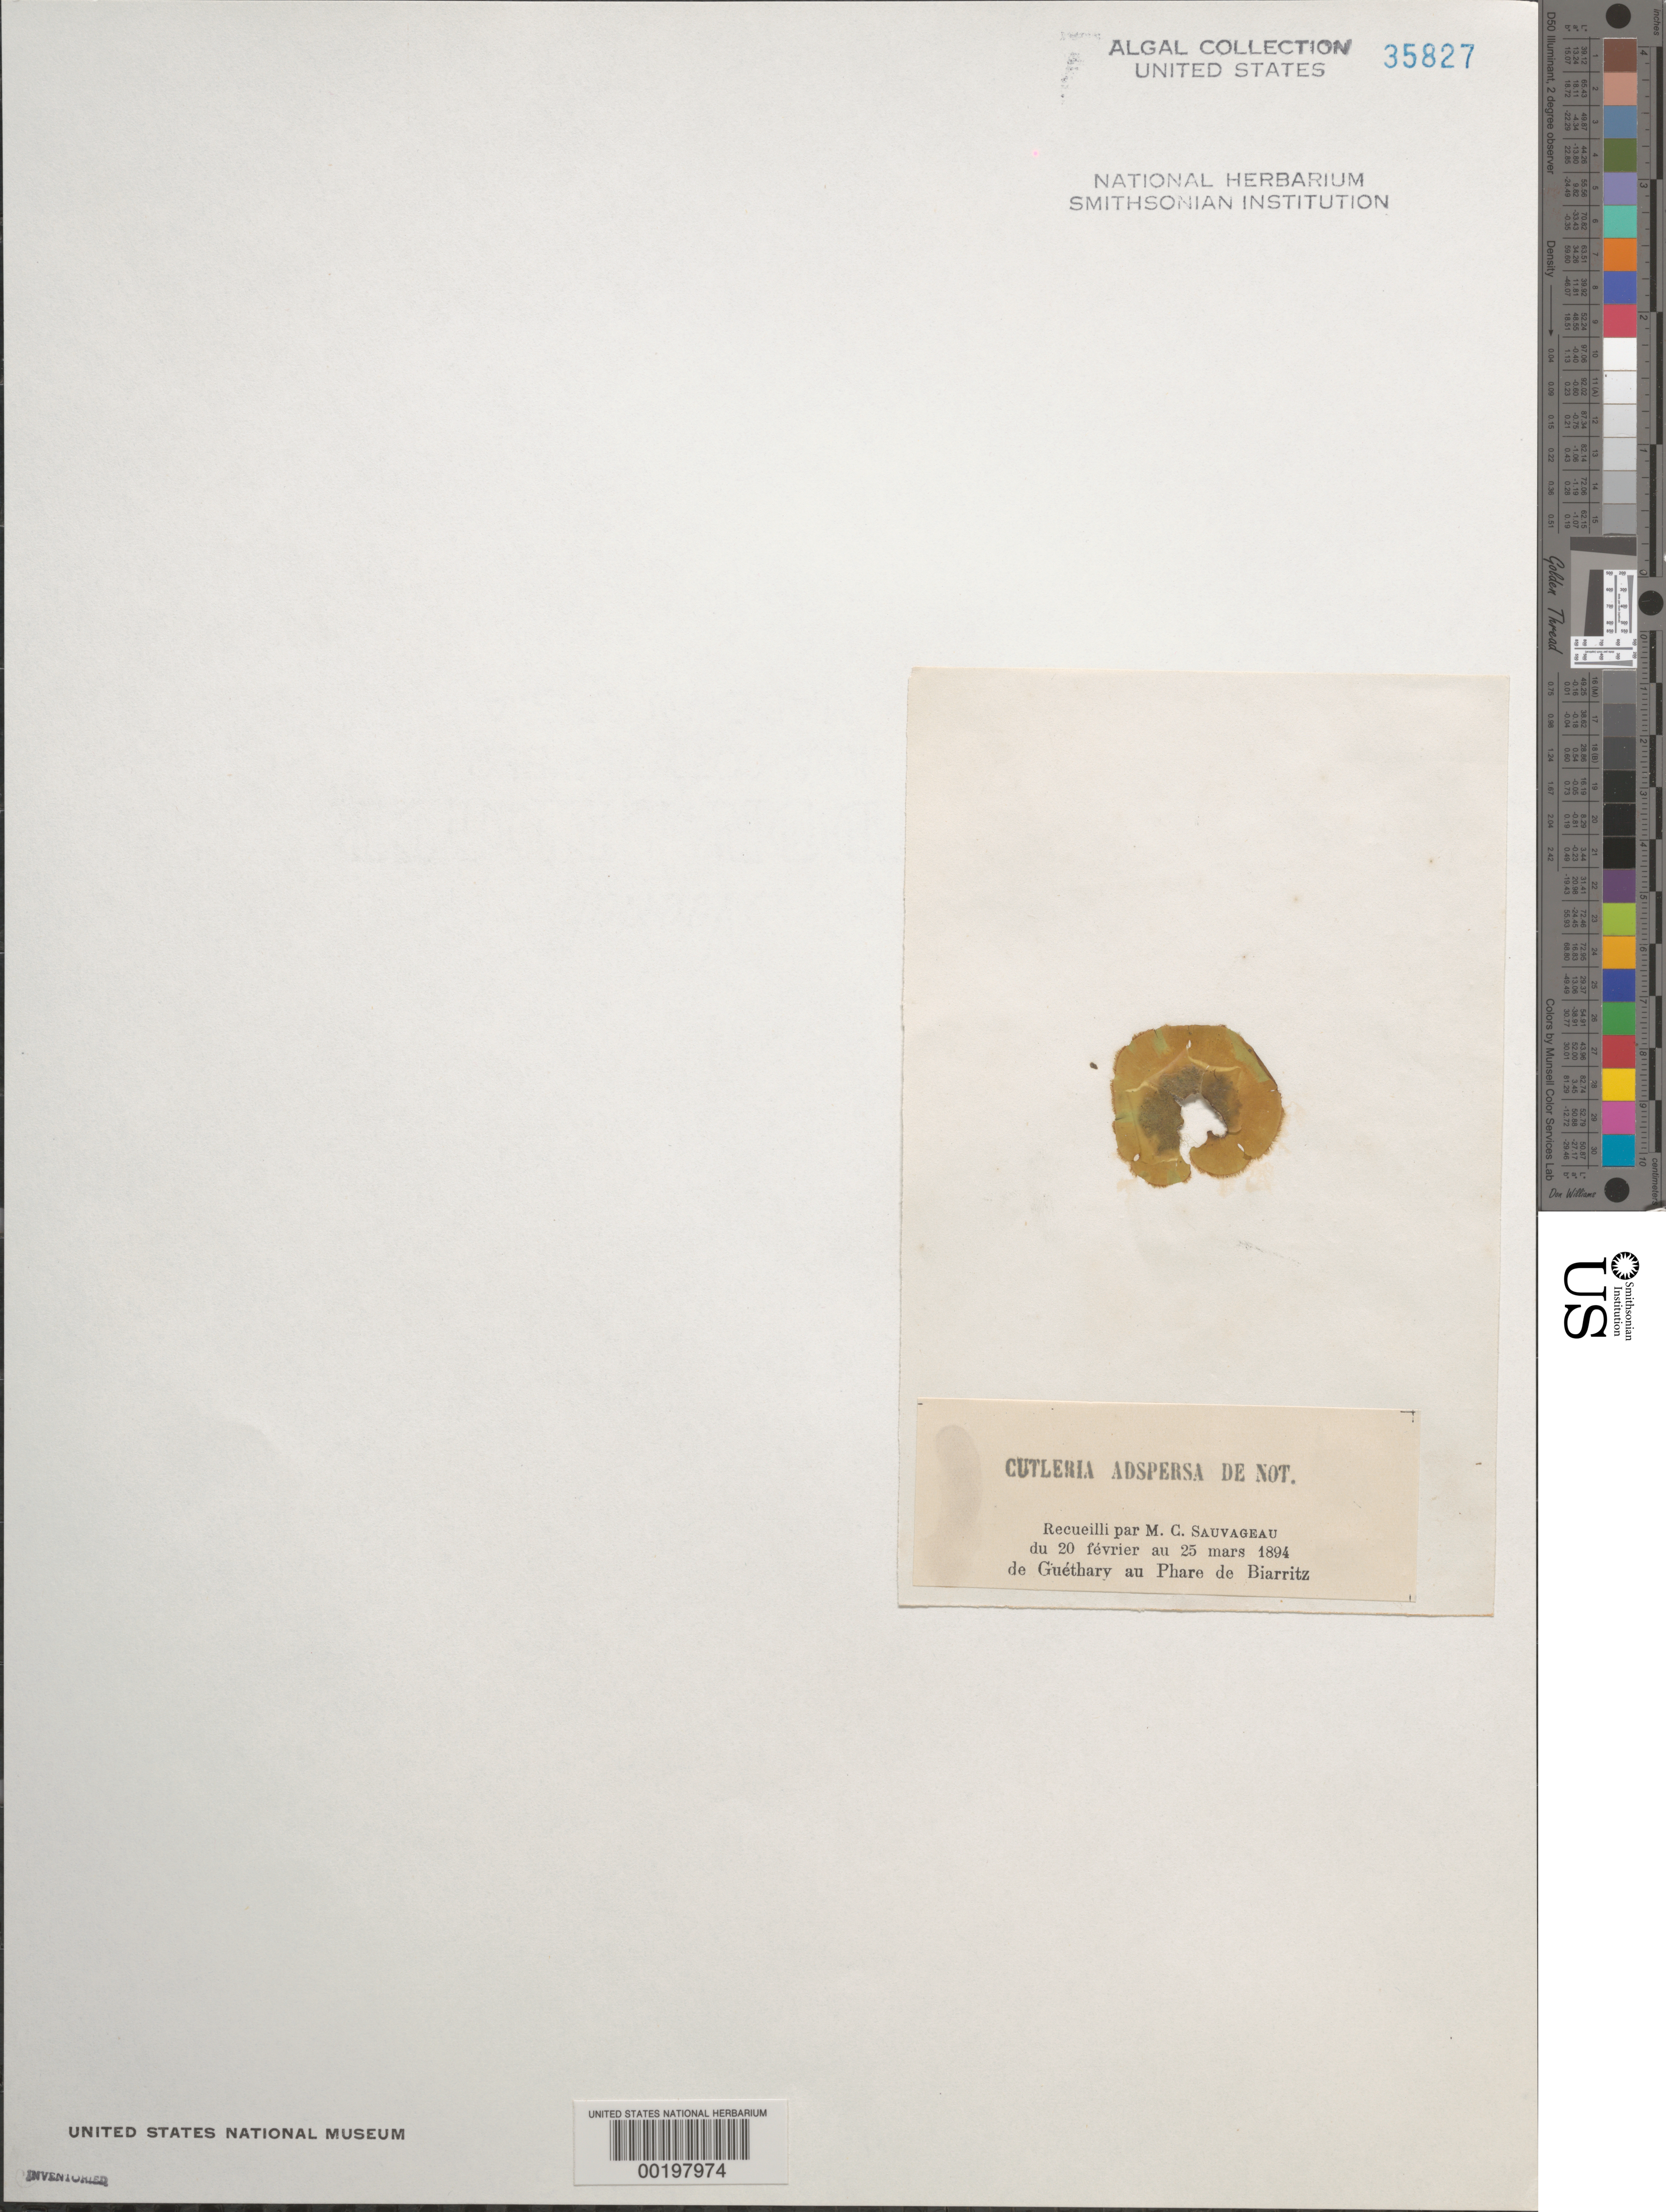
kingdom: Chromista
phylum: Ochrophyta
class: Phaeophyceae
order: Cutleriales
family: Cutleriaceae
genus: Cutleria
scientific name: Cutleria adspersa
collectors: C. F. Sauvageau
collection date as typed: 20 Feb 1894 TO 25 Mar 1894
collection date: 1894-02-20/1894-03-25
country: France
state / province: Nouvelle-Aquitaine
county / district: Pyrénées-Atlantiques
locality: Guethary to Biarritz lighthouse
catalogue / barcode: US 35827